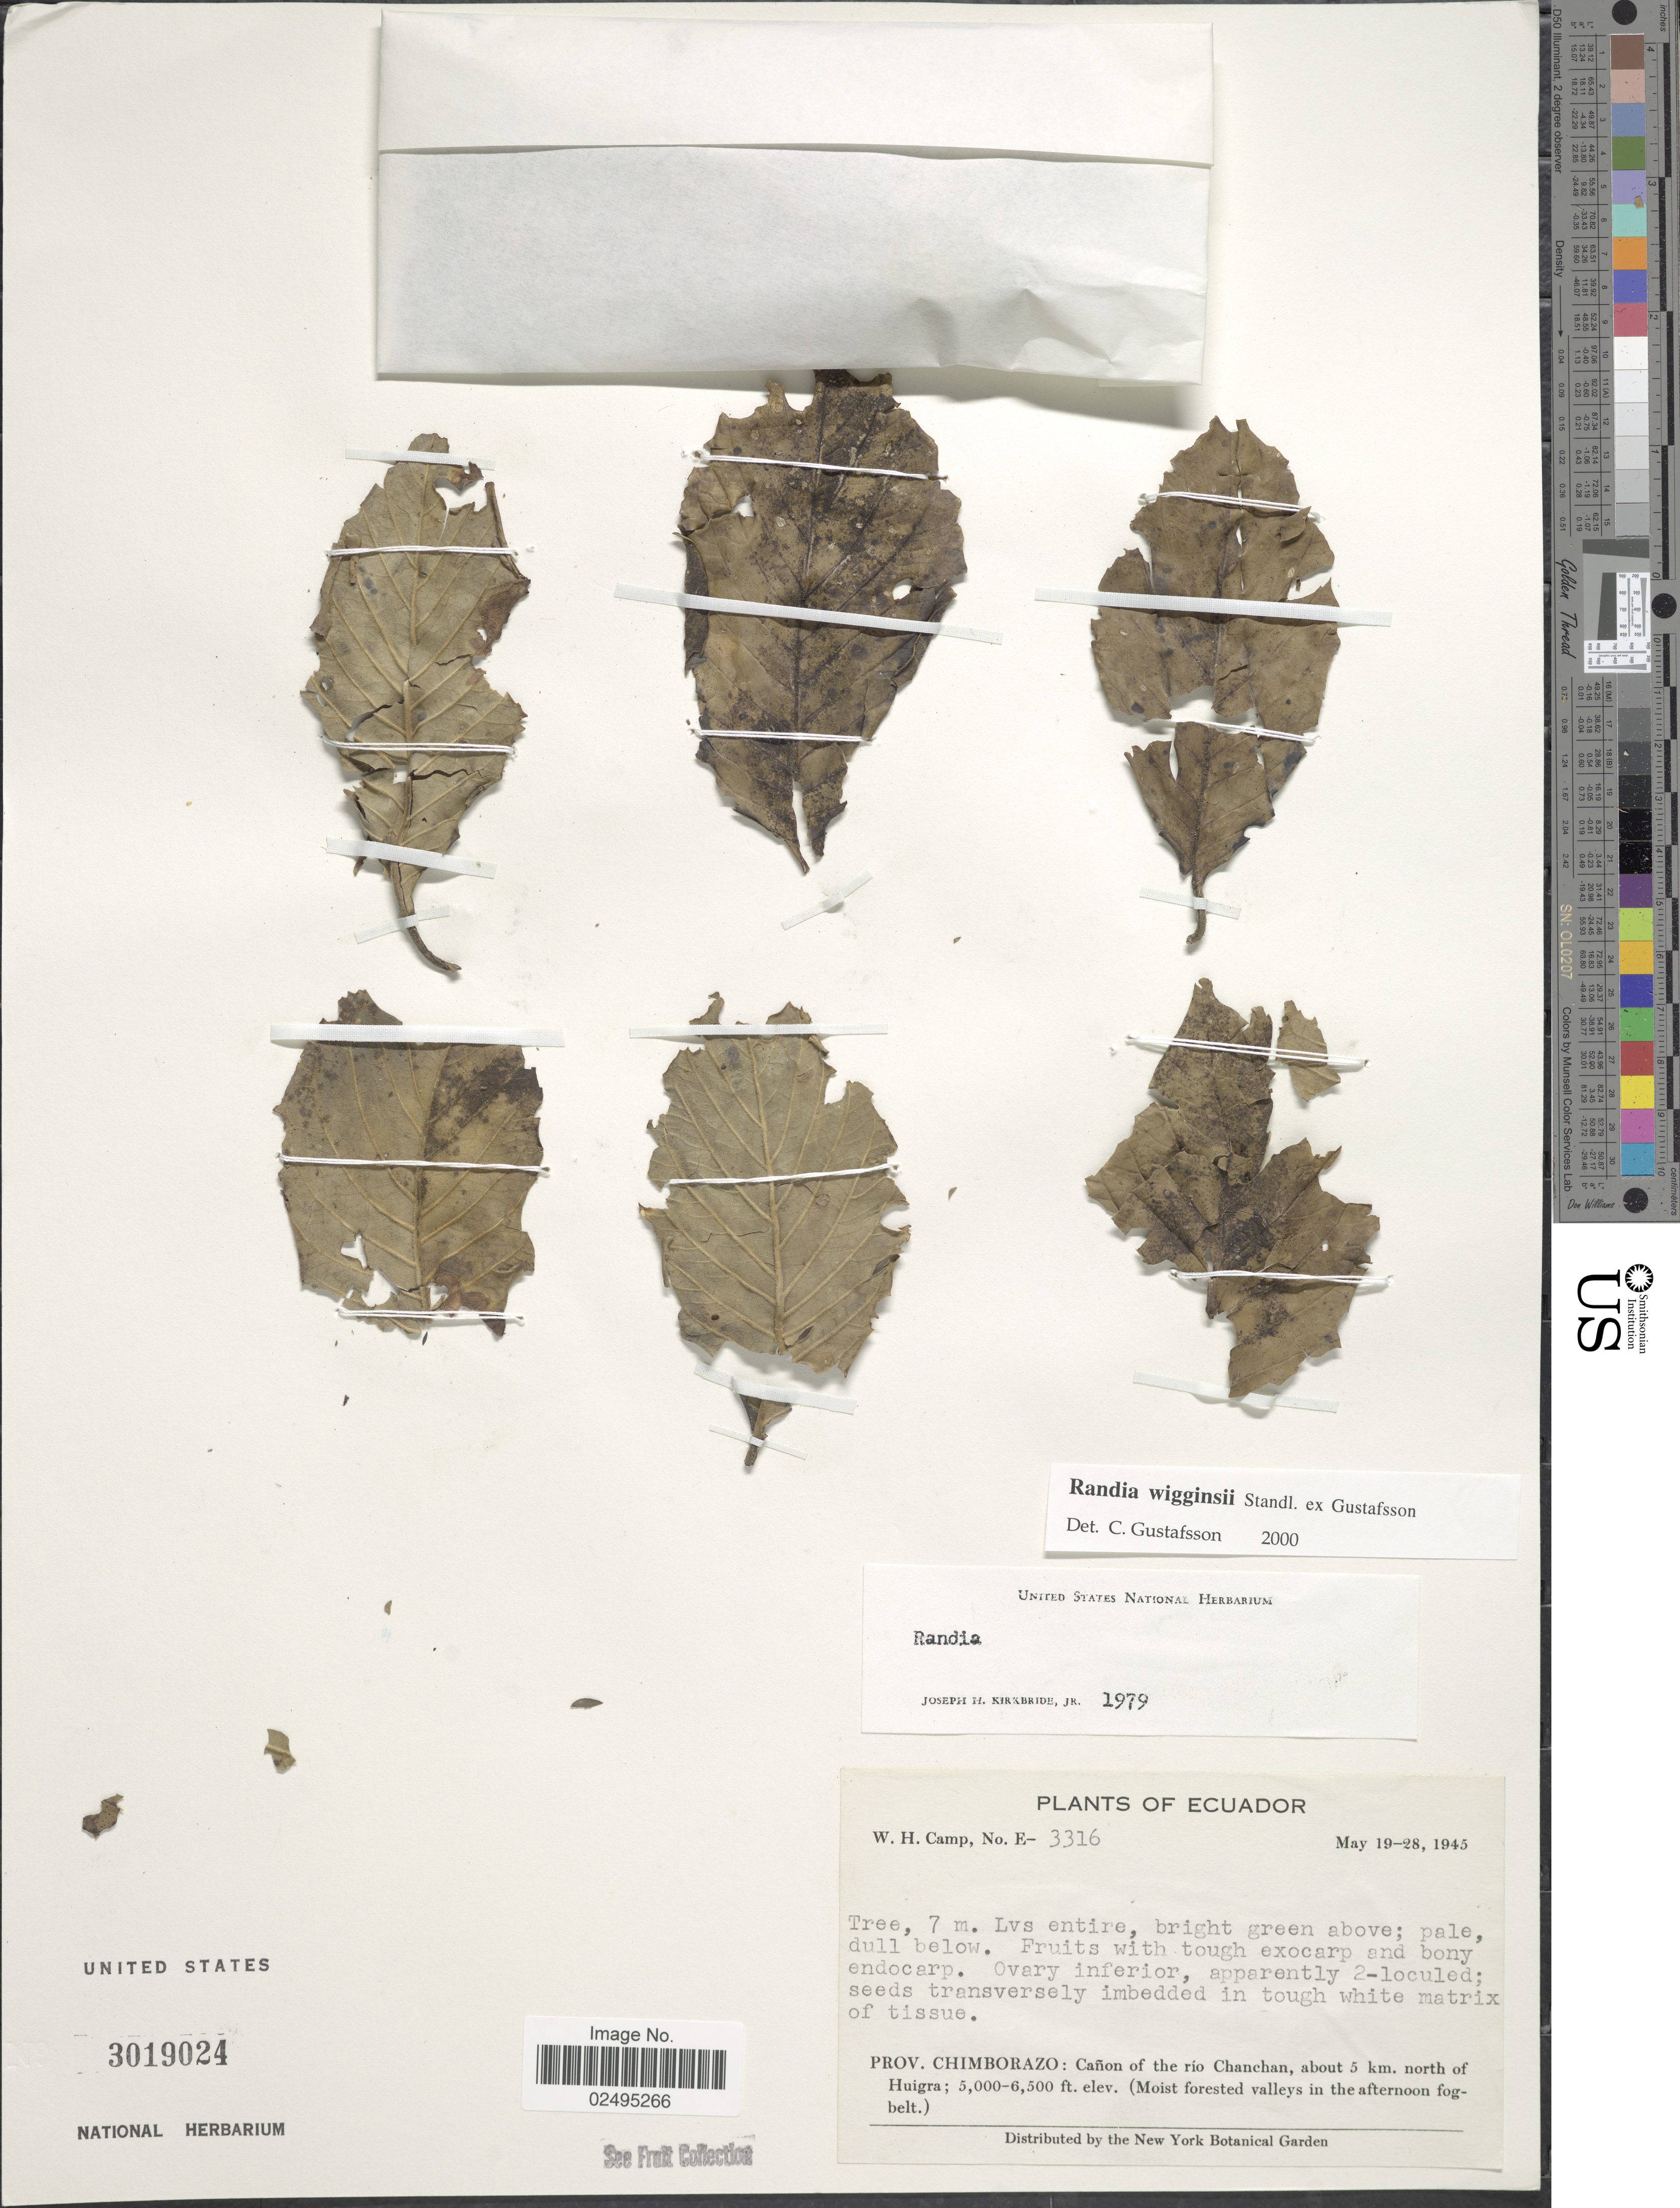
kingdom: Plantae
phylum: Tracheophyta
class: Magnoliopsida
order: Gentianales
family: Rubiaceae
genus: Randia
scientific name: Randia wigginsii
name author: Steud. ex C. Gust.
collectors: W. H. Camp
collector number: E-3316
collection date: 1945-05-19/1945-05-28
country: Ecuador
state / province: Chimborazo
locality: Prov. Chimborazo: Canon of the rio Chanchan, about 5 km. north of Huigra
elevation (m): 1524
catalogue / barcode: US 3019024